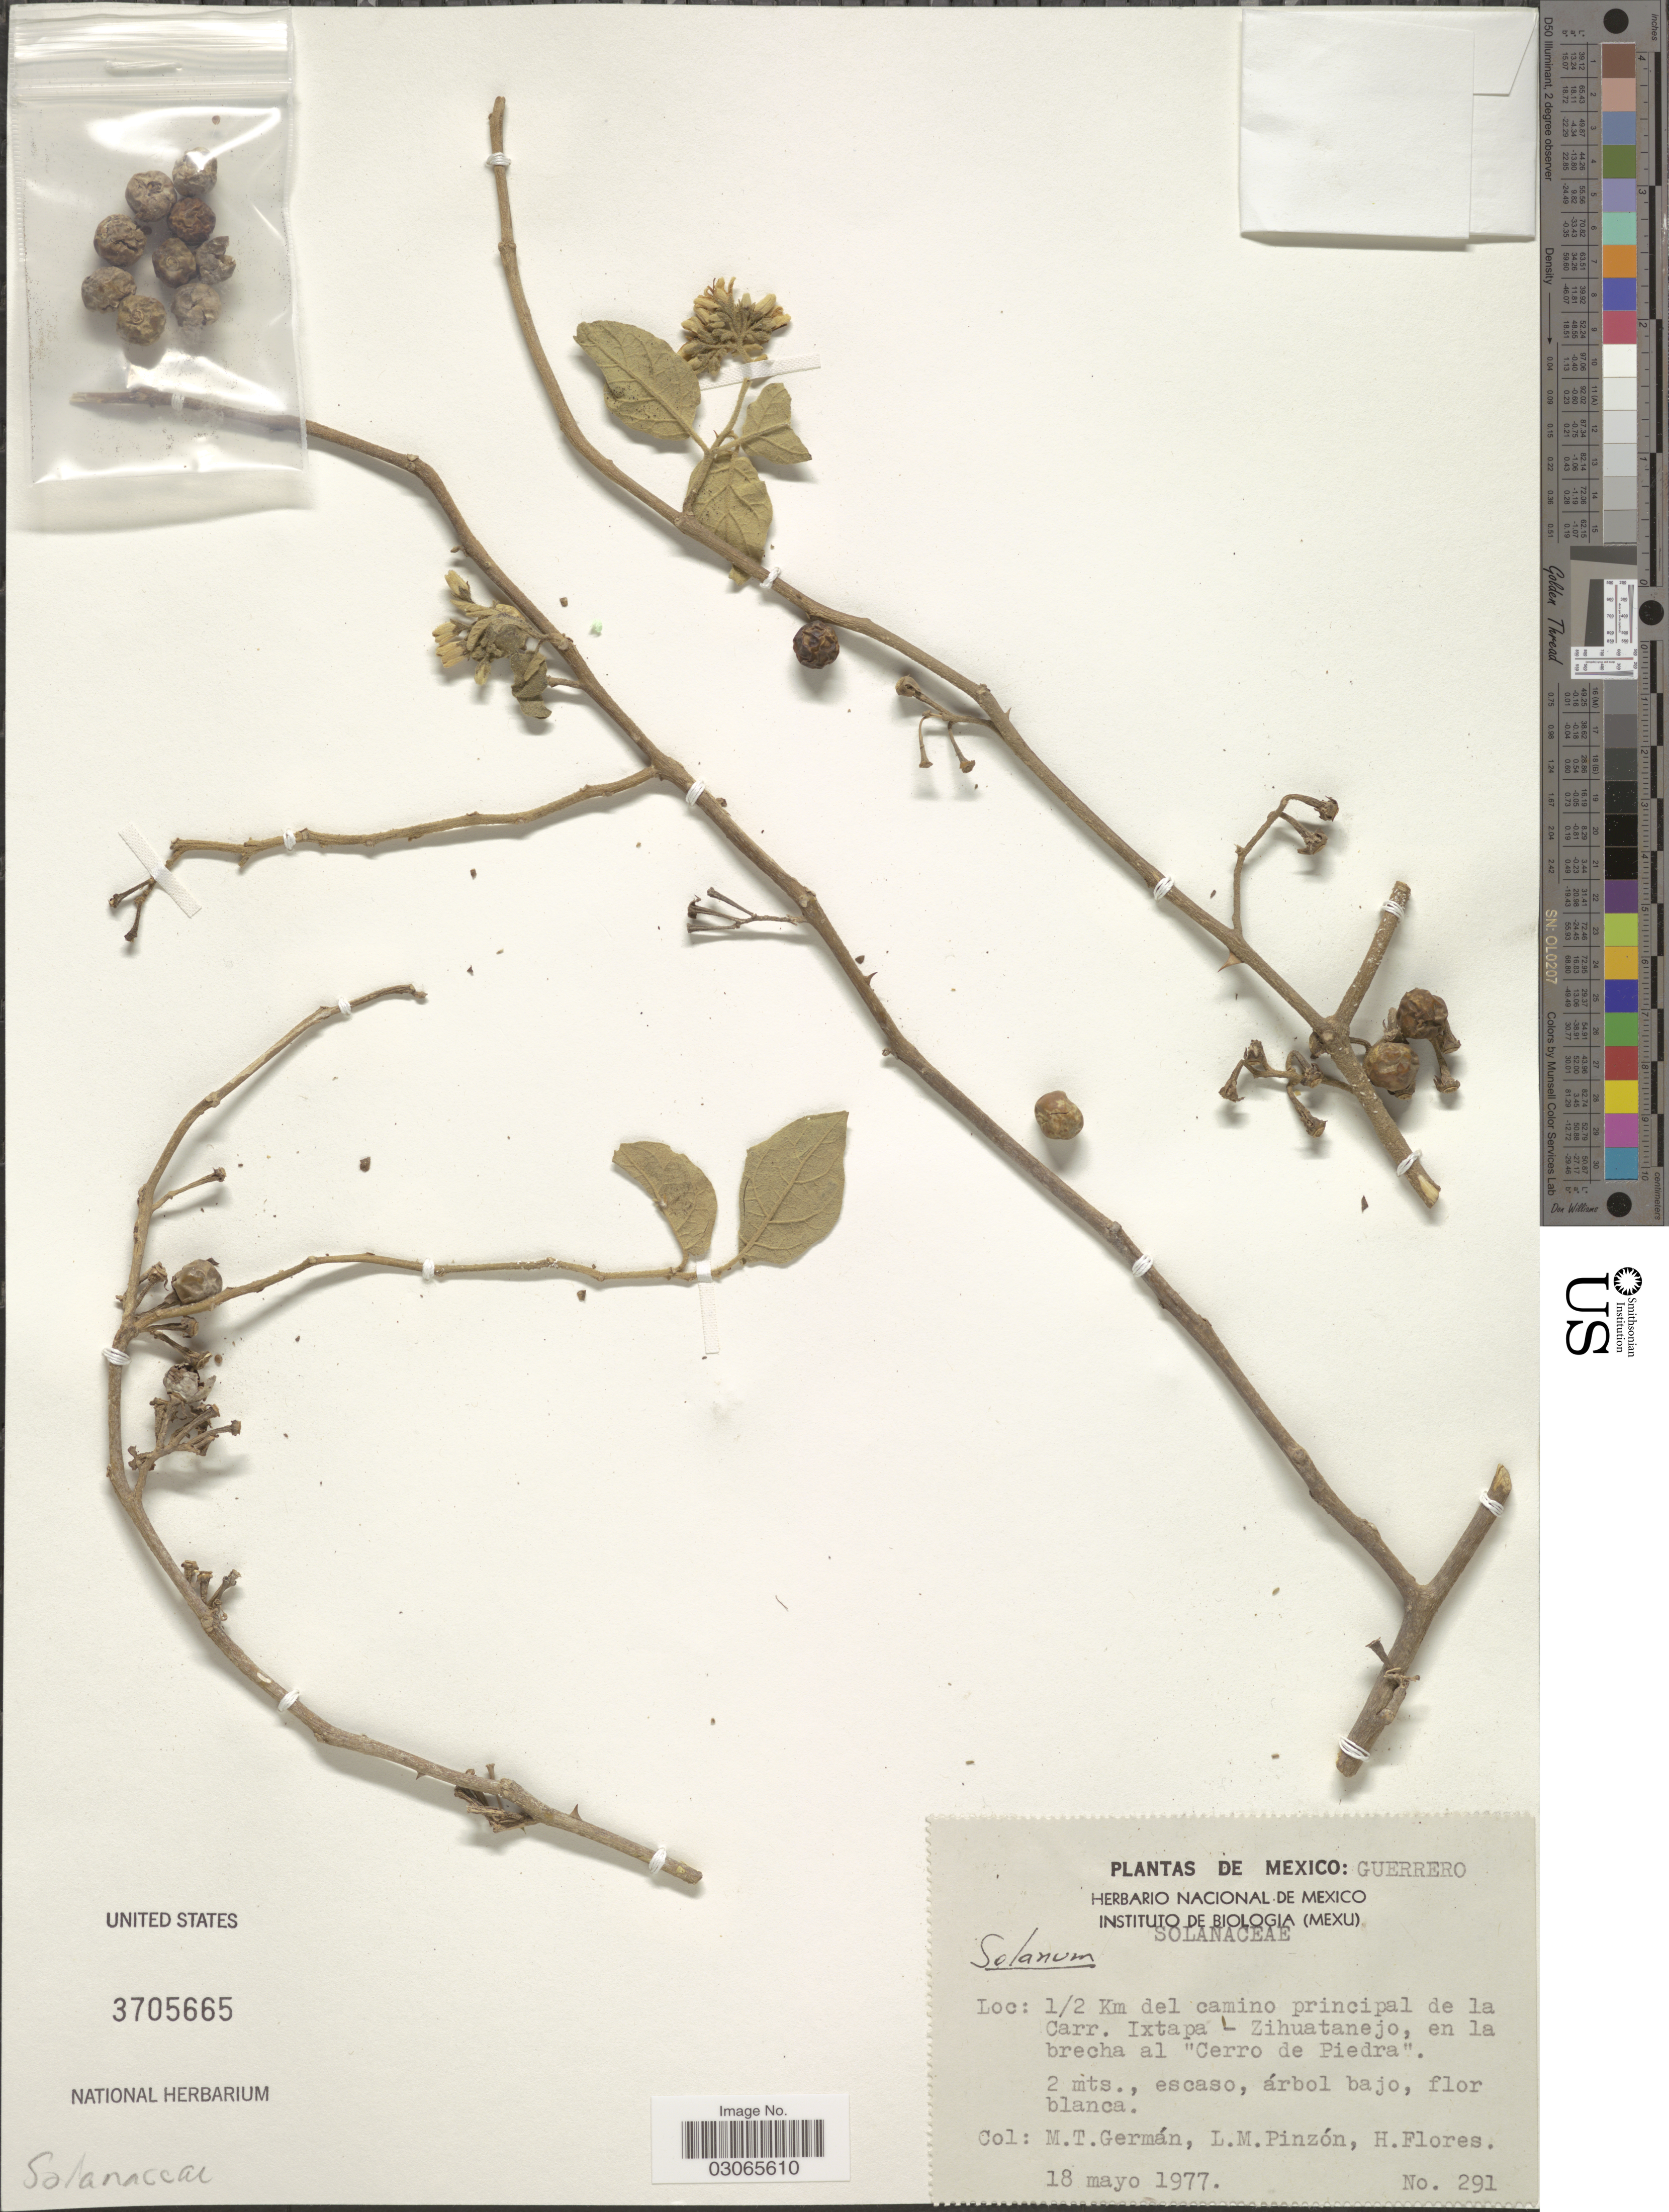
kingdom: Plantae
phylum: Tracheophyta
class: Magnoliopsida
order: Solanales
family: Solanaceae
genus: Solanum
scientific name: Solanum sp.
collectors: M. Germán, L. Pinzón & H. Flores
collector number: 291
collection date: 1977-05-18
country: Mexico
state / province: Guerrero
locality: ½ Km del camino principal de la Carr. Ixtapa - Zihuatanejo, en la brecha al "Cerro de Piedra".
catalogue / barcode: US 3705665